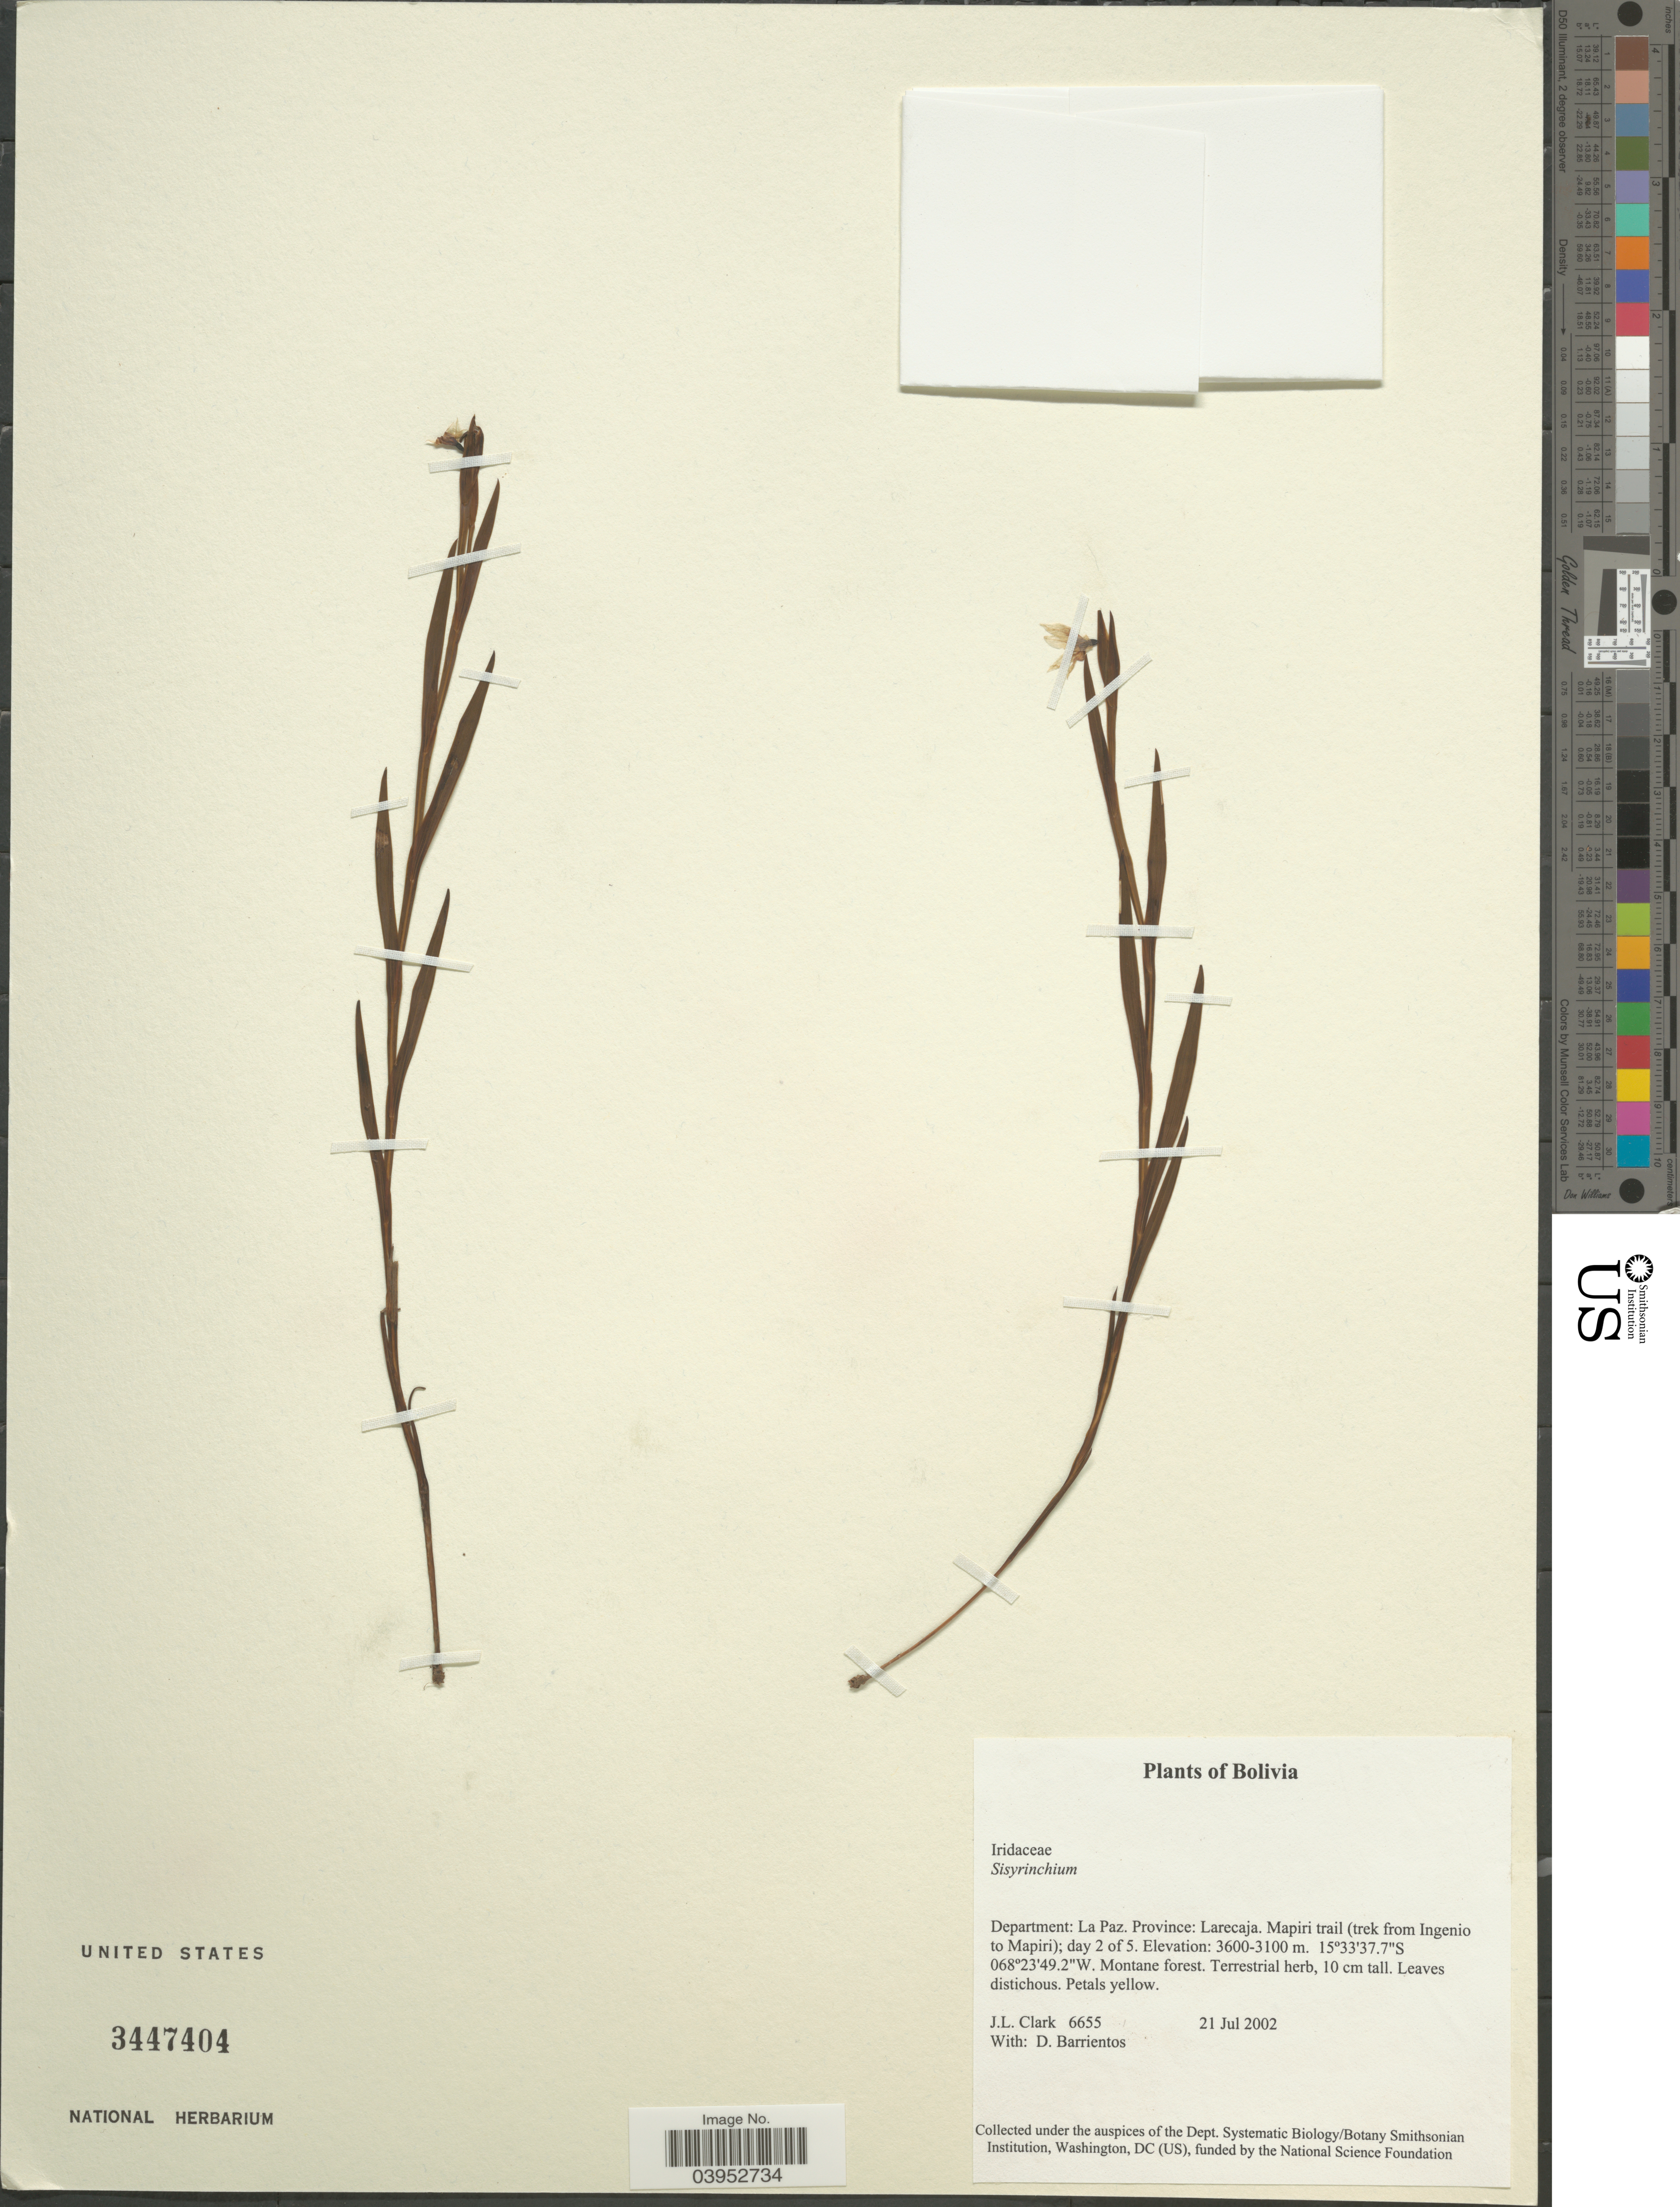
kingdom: Plantae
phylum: Tracheophyta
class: Liliopsida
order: Asparagales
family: Iridaceae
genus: Sisyrinchium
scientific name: Sisyrinchium sp.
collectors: J. L. Clark & D. Barrientos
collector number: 6655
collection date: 2002-07-21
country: Bolivia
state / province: La Paz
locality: Department: La Paz. Province: Larecaja. Mapiri trail (trek from Ingenio to Mapiri); day 2 of 5.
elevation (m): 3100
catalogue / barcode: US 3447404